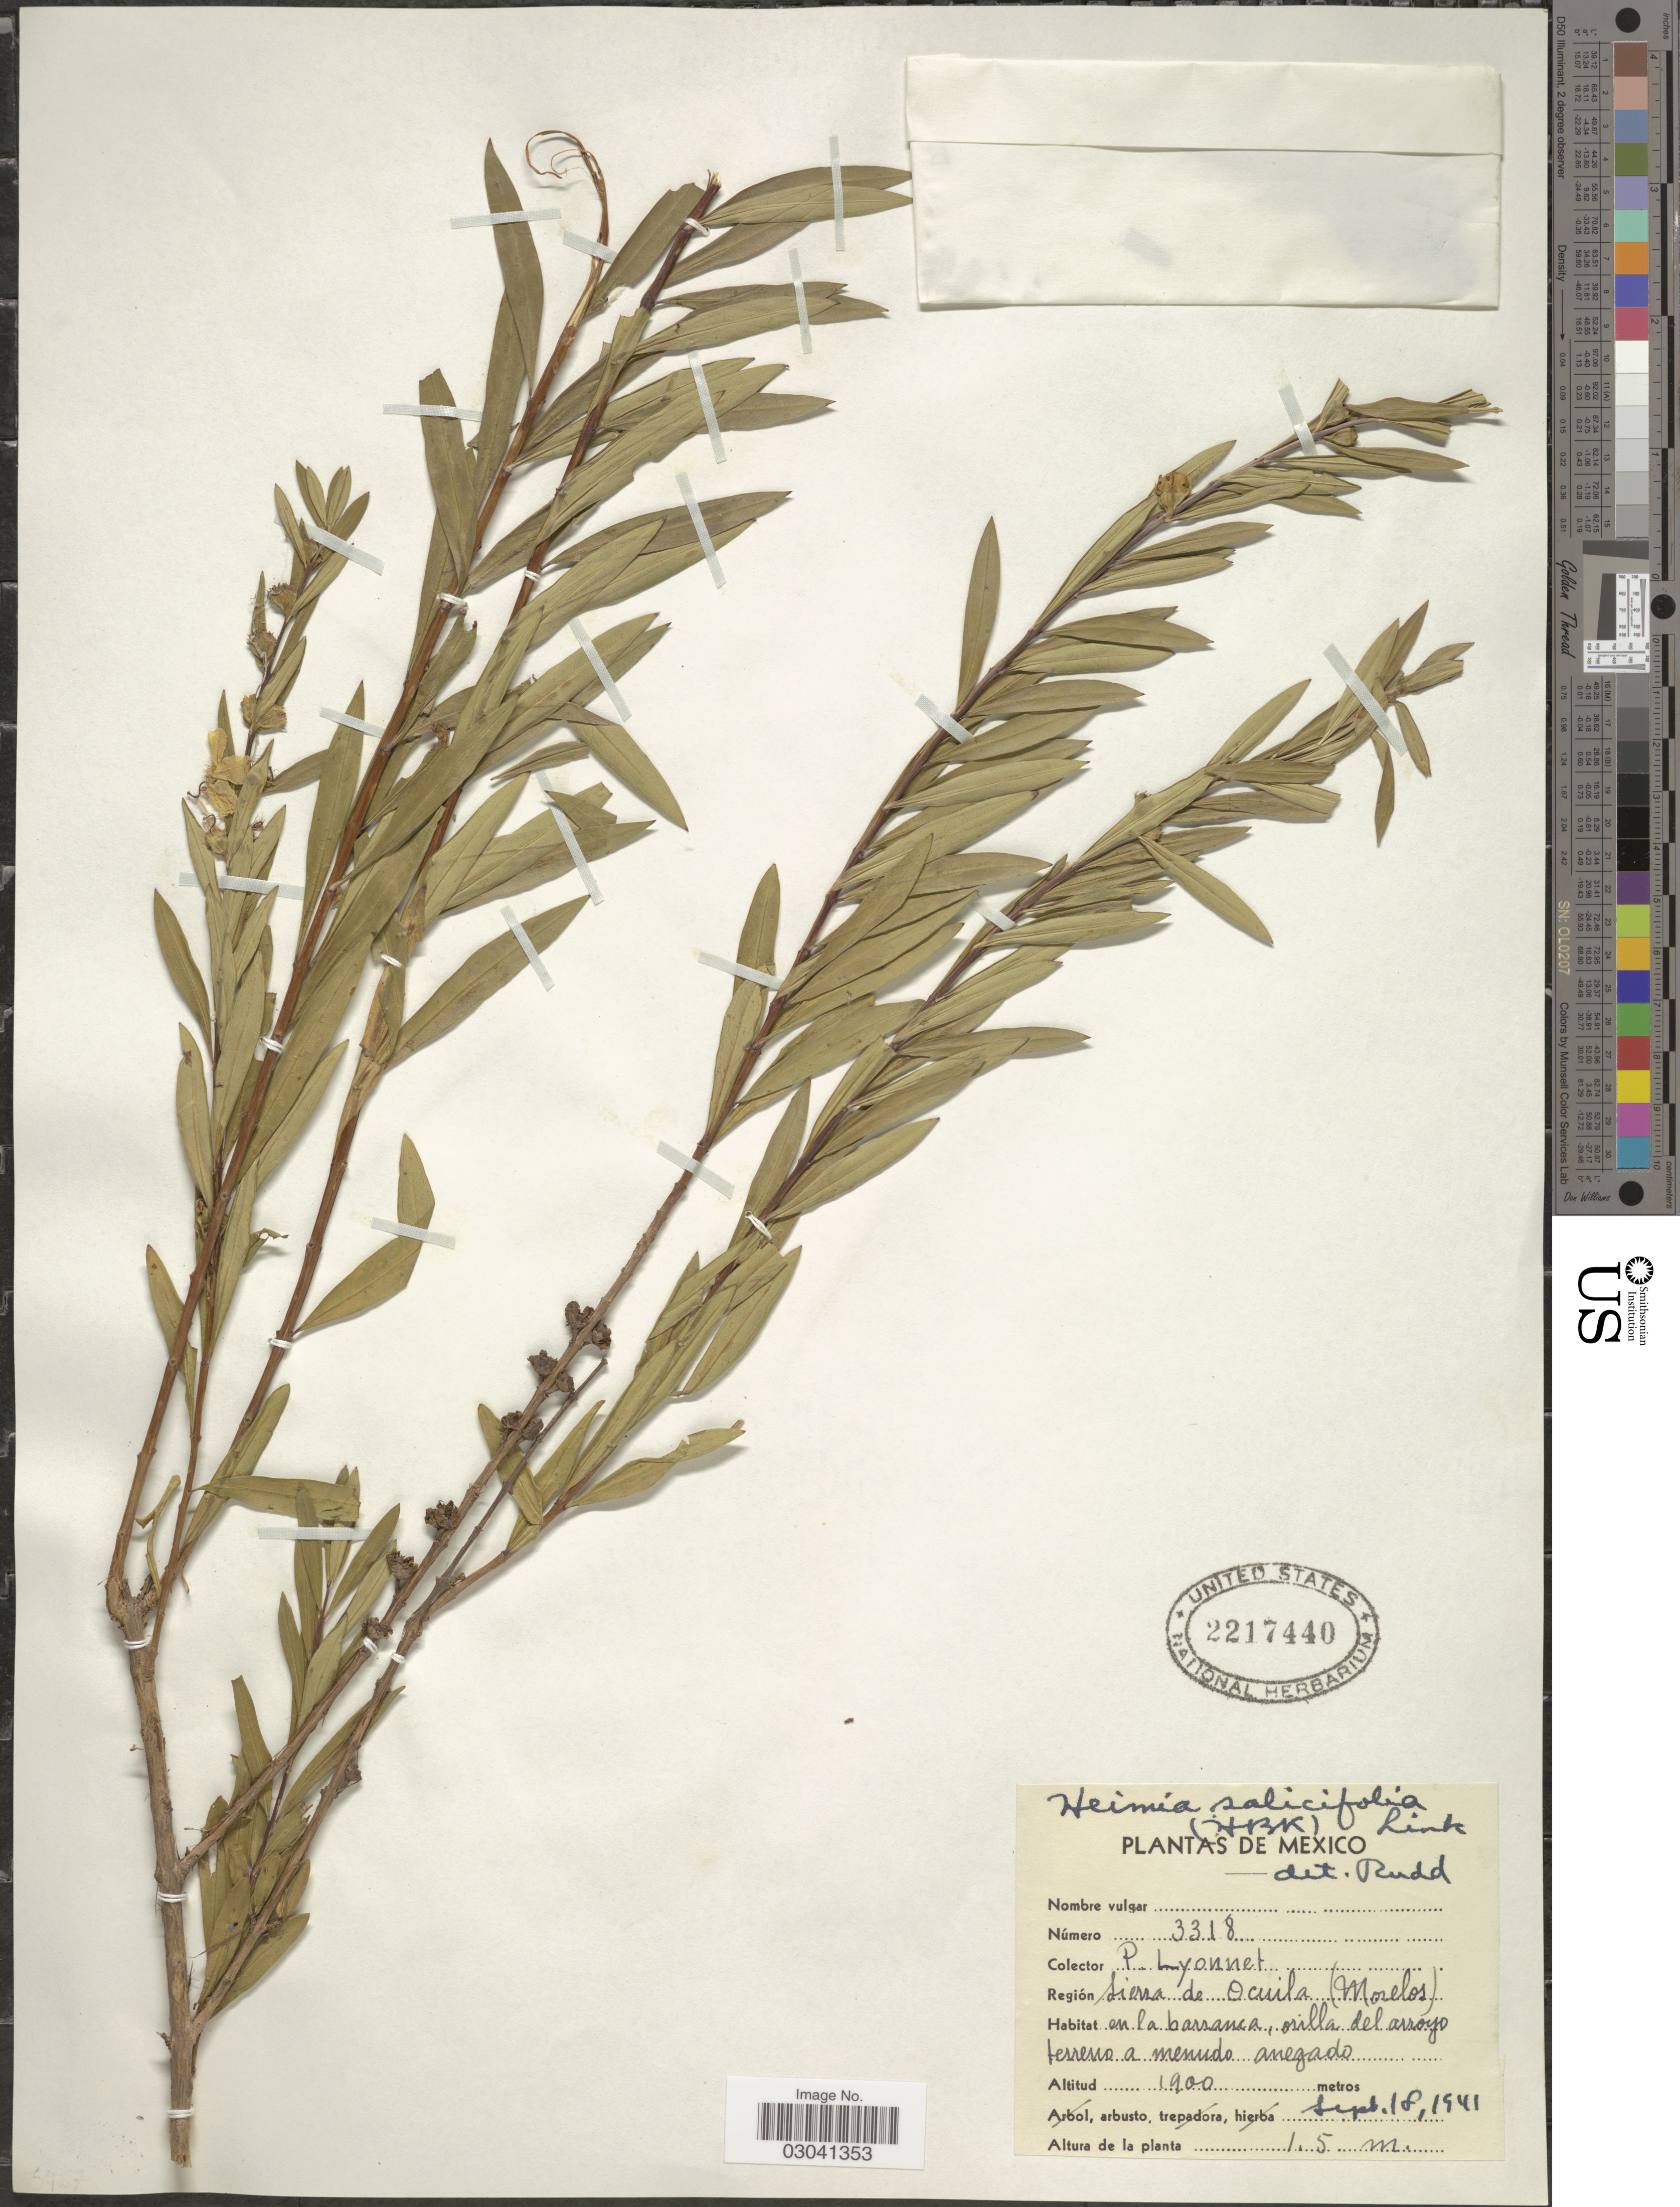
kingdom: Plantae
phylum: Tracheophyta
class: Magnoliopsida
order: Myrtales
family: Lythraceae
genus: Heimia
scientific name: Heimia salicifolia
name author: Link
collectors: P. Lyonnet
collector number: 3318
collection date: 1941-09-18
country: Mexico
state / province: Morelos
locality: Región Sierra de Ocuila (Morelos), en la barranca, orilla del arroyo terreno a menudo anegado.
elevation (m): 1900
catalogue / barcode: US 2217440